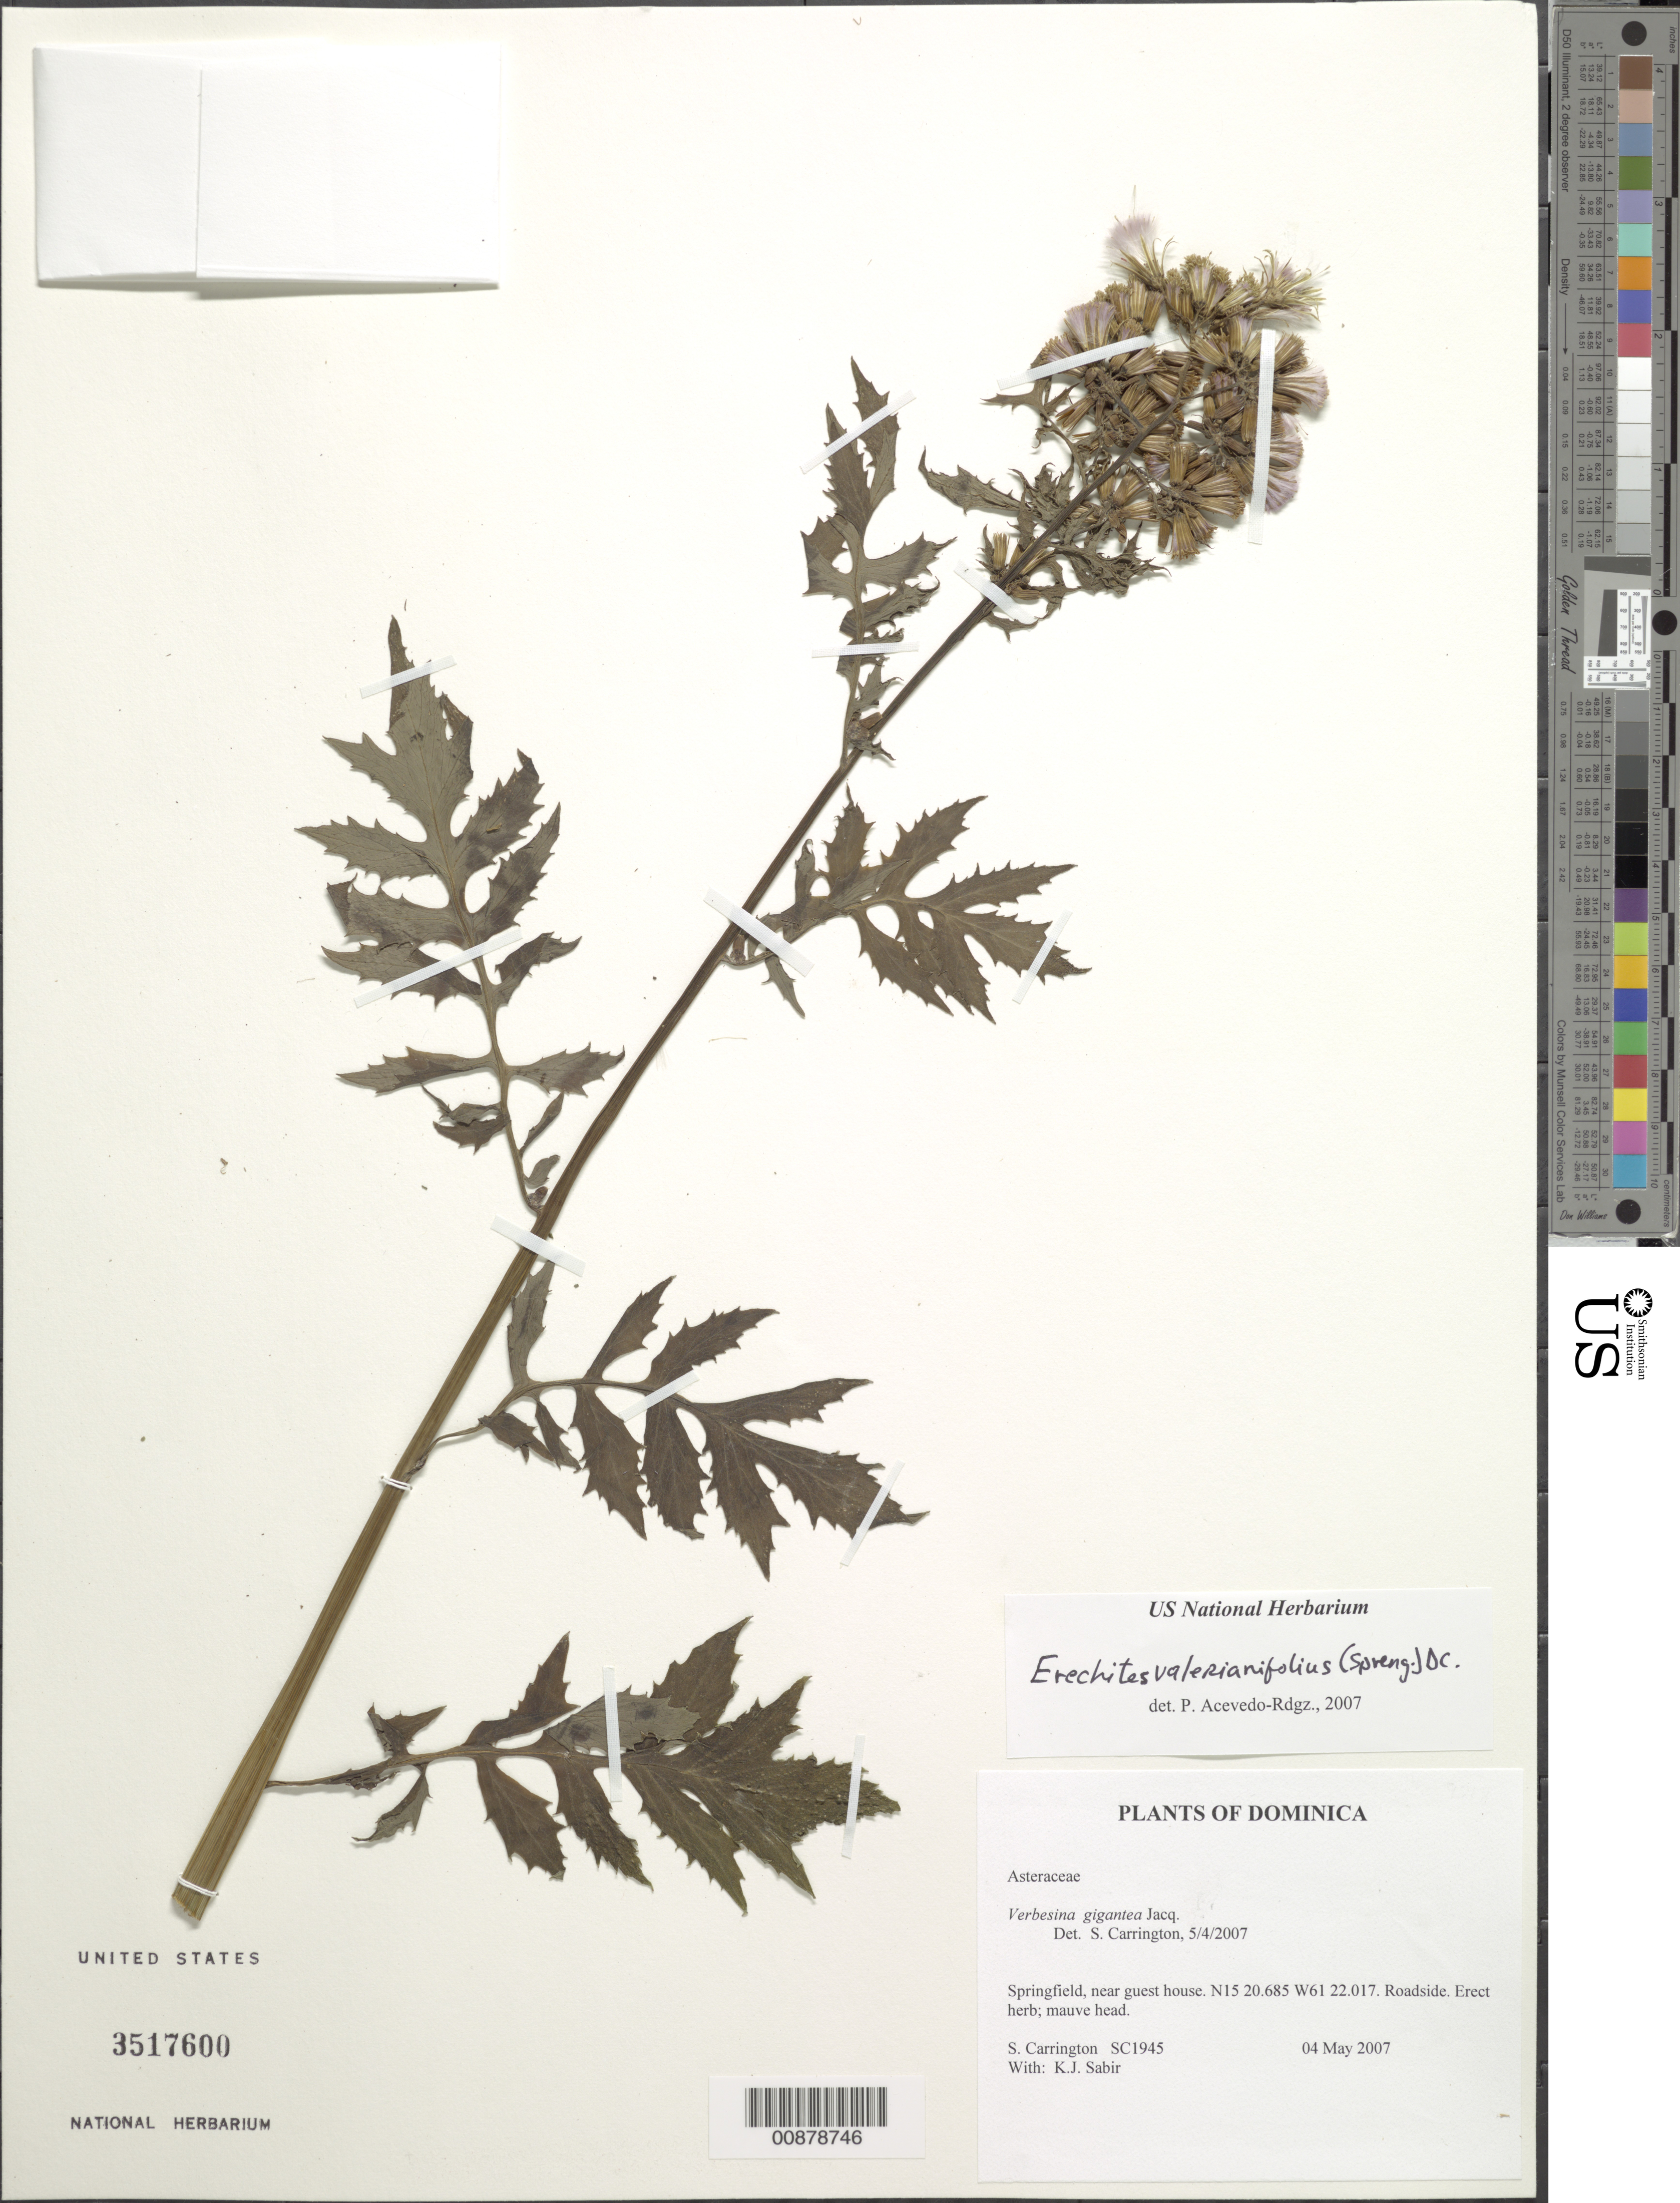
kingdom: Plantae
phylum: Tracheophyta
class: Magnoliopsida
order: Asterales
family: Asteraceae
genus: Erechtites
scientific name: Erechtites valerianifolius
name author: (Link ex Spreng.) DC.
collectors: C. M. S. Carrington & K. Sabir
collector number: SC 1945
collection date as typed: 04 May 2007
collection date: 2007-05-04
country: Dominica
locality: Springfield, near guest house.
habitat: Roadside.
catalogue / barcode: US 3517600